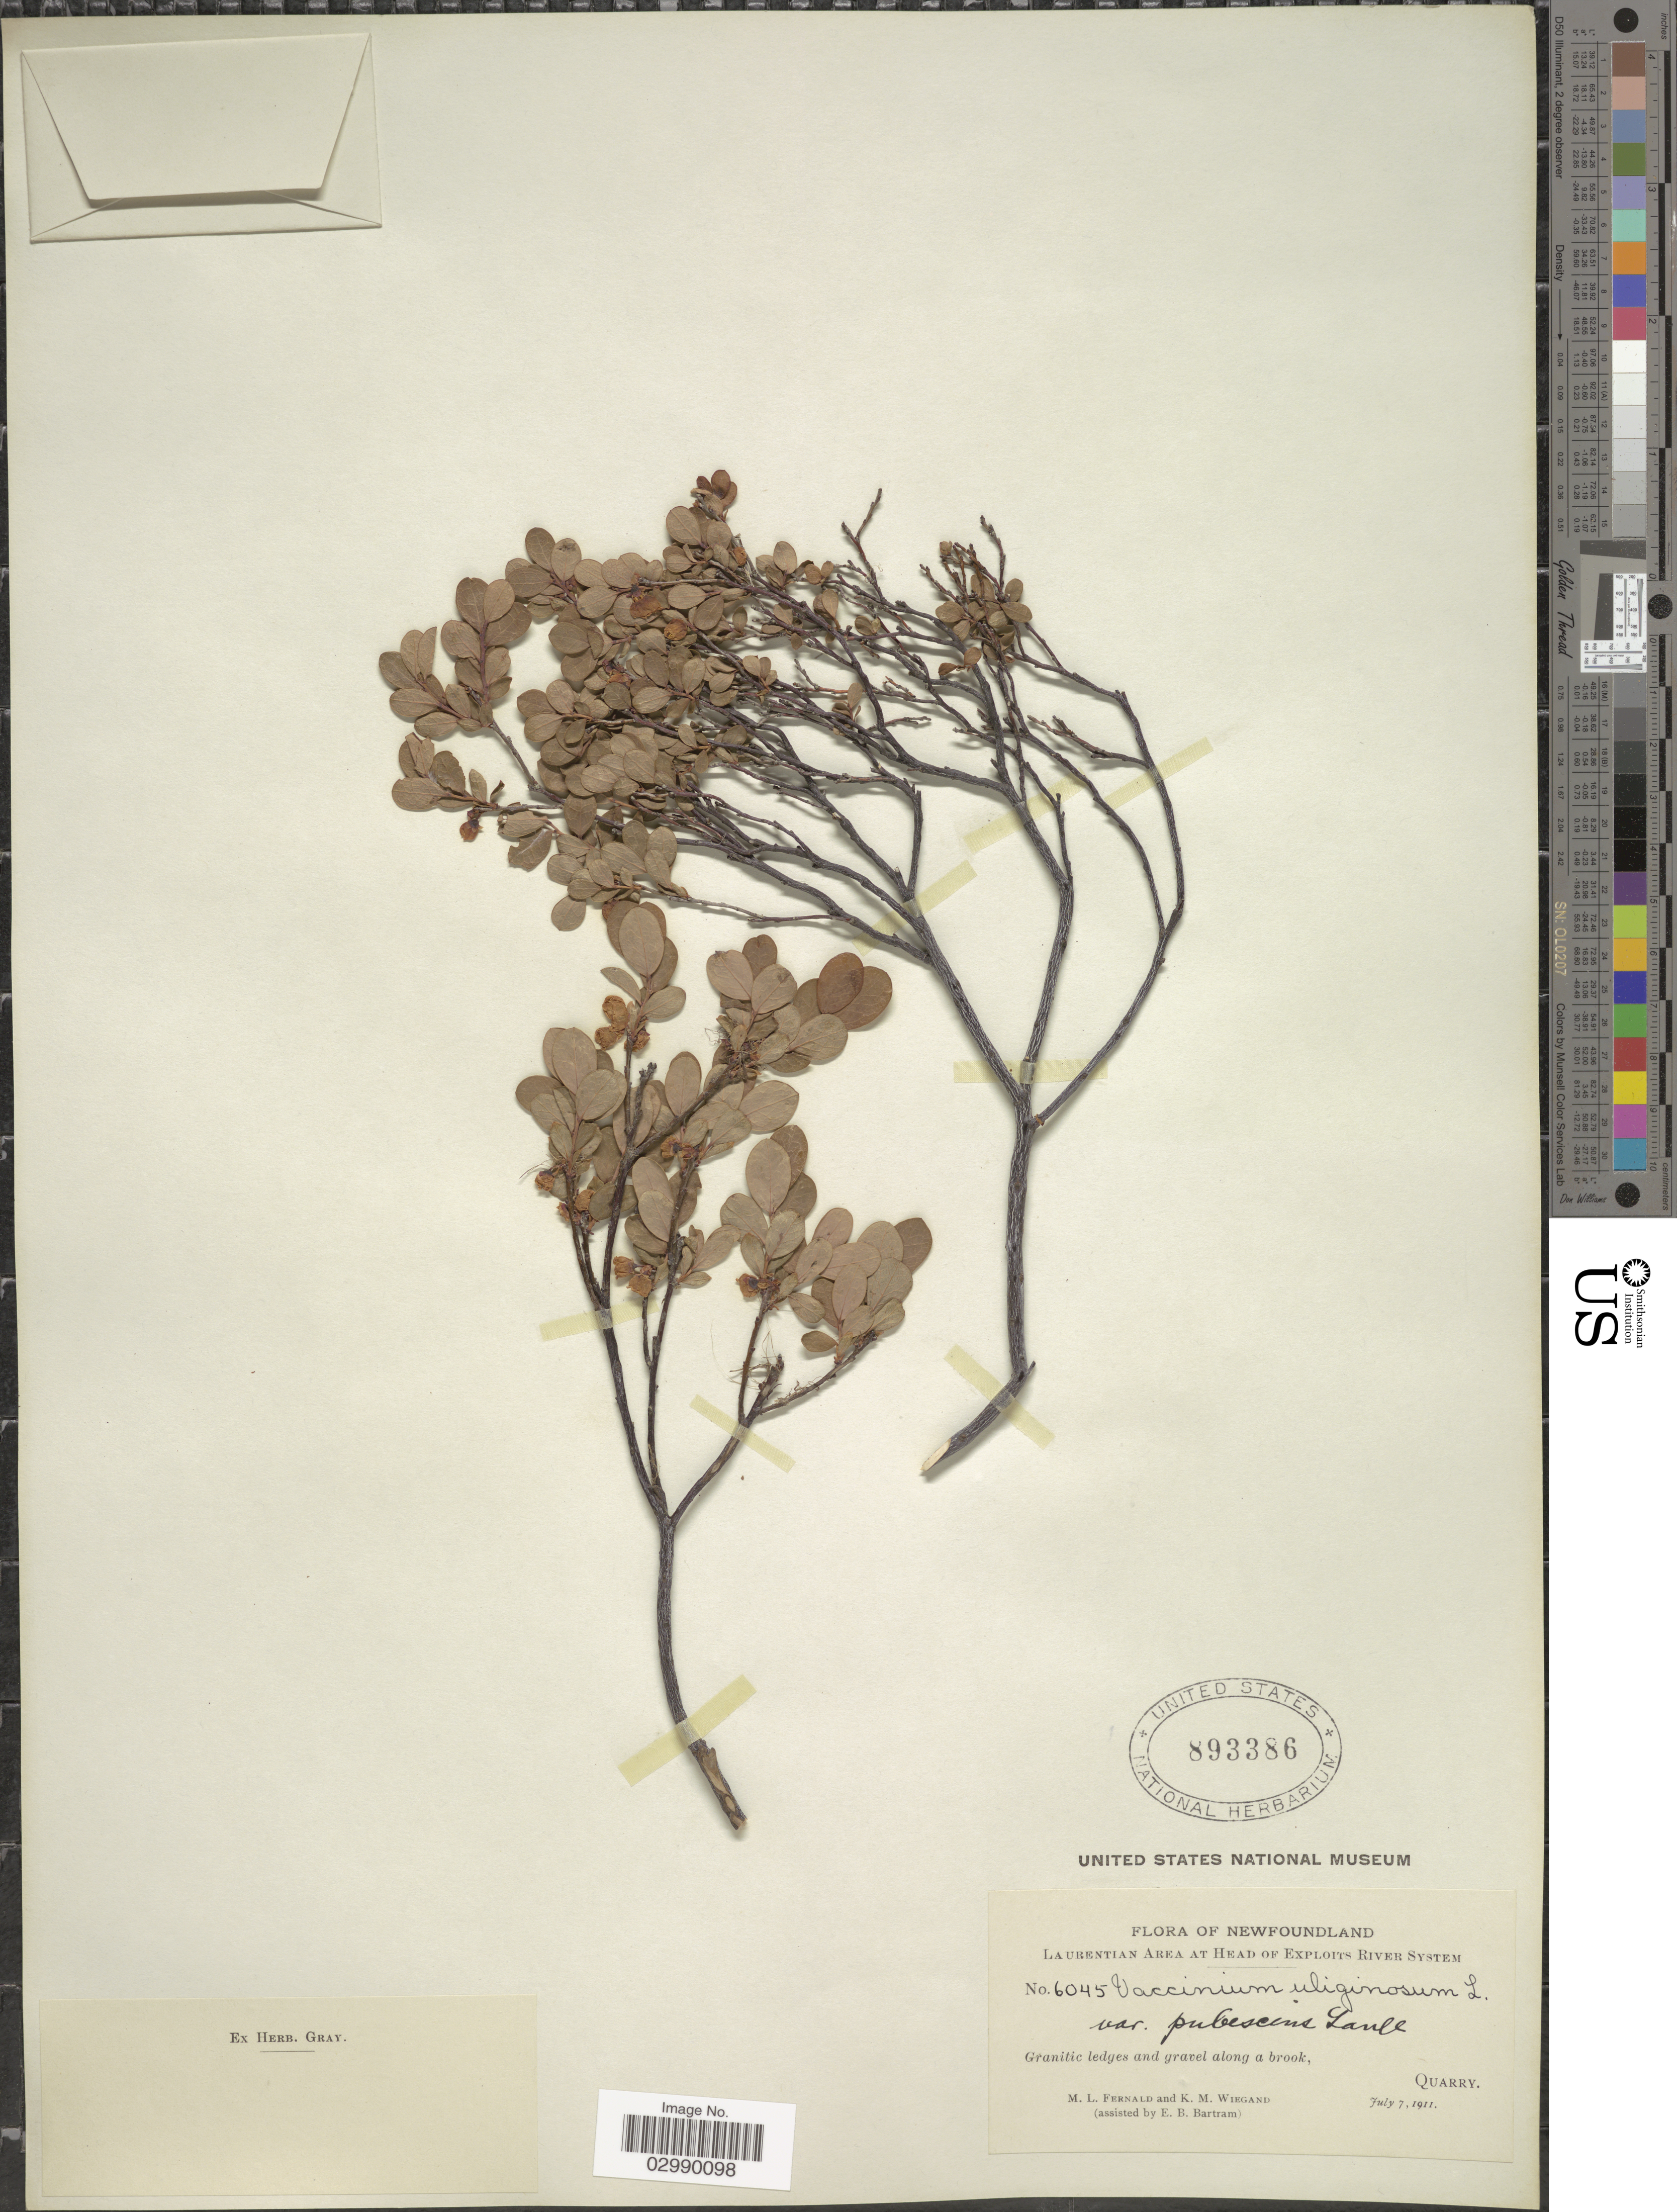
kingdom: Plantae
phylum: Tracheophyta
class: Magnoliopsida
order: Ericales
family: Ericaceae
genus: Vaccinium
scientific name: Vaccinium uliginosum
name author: L.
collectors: M. L. Fernald, K. M. Wiegand & E. B. Bartram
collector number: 6045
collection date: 1911-07-07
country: Canada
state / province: Newfoundland and Labrador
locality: La urentian Area at Head of Exploits River System, Granitic ledges and gravel along a brook, Quarry.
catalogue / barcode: US 893386